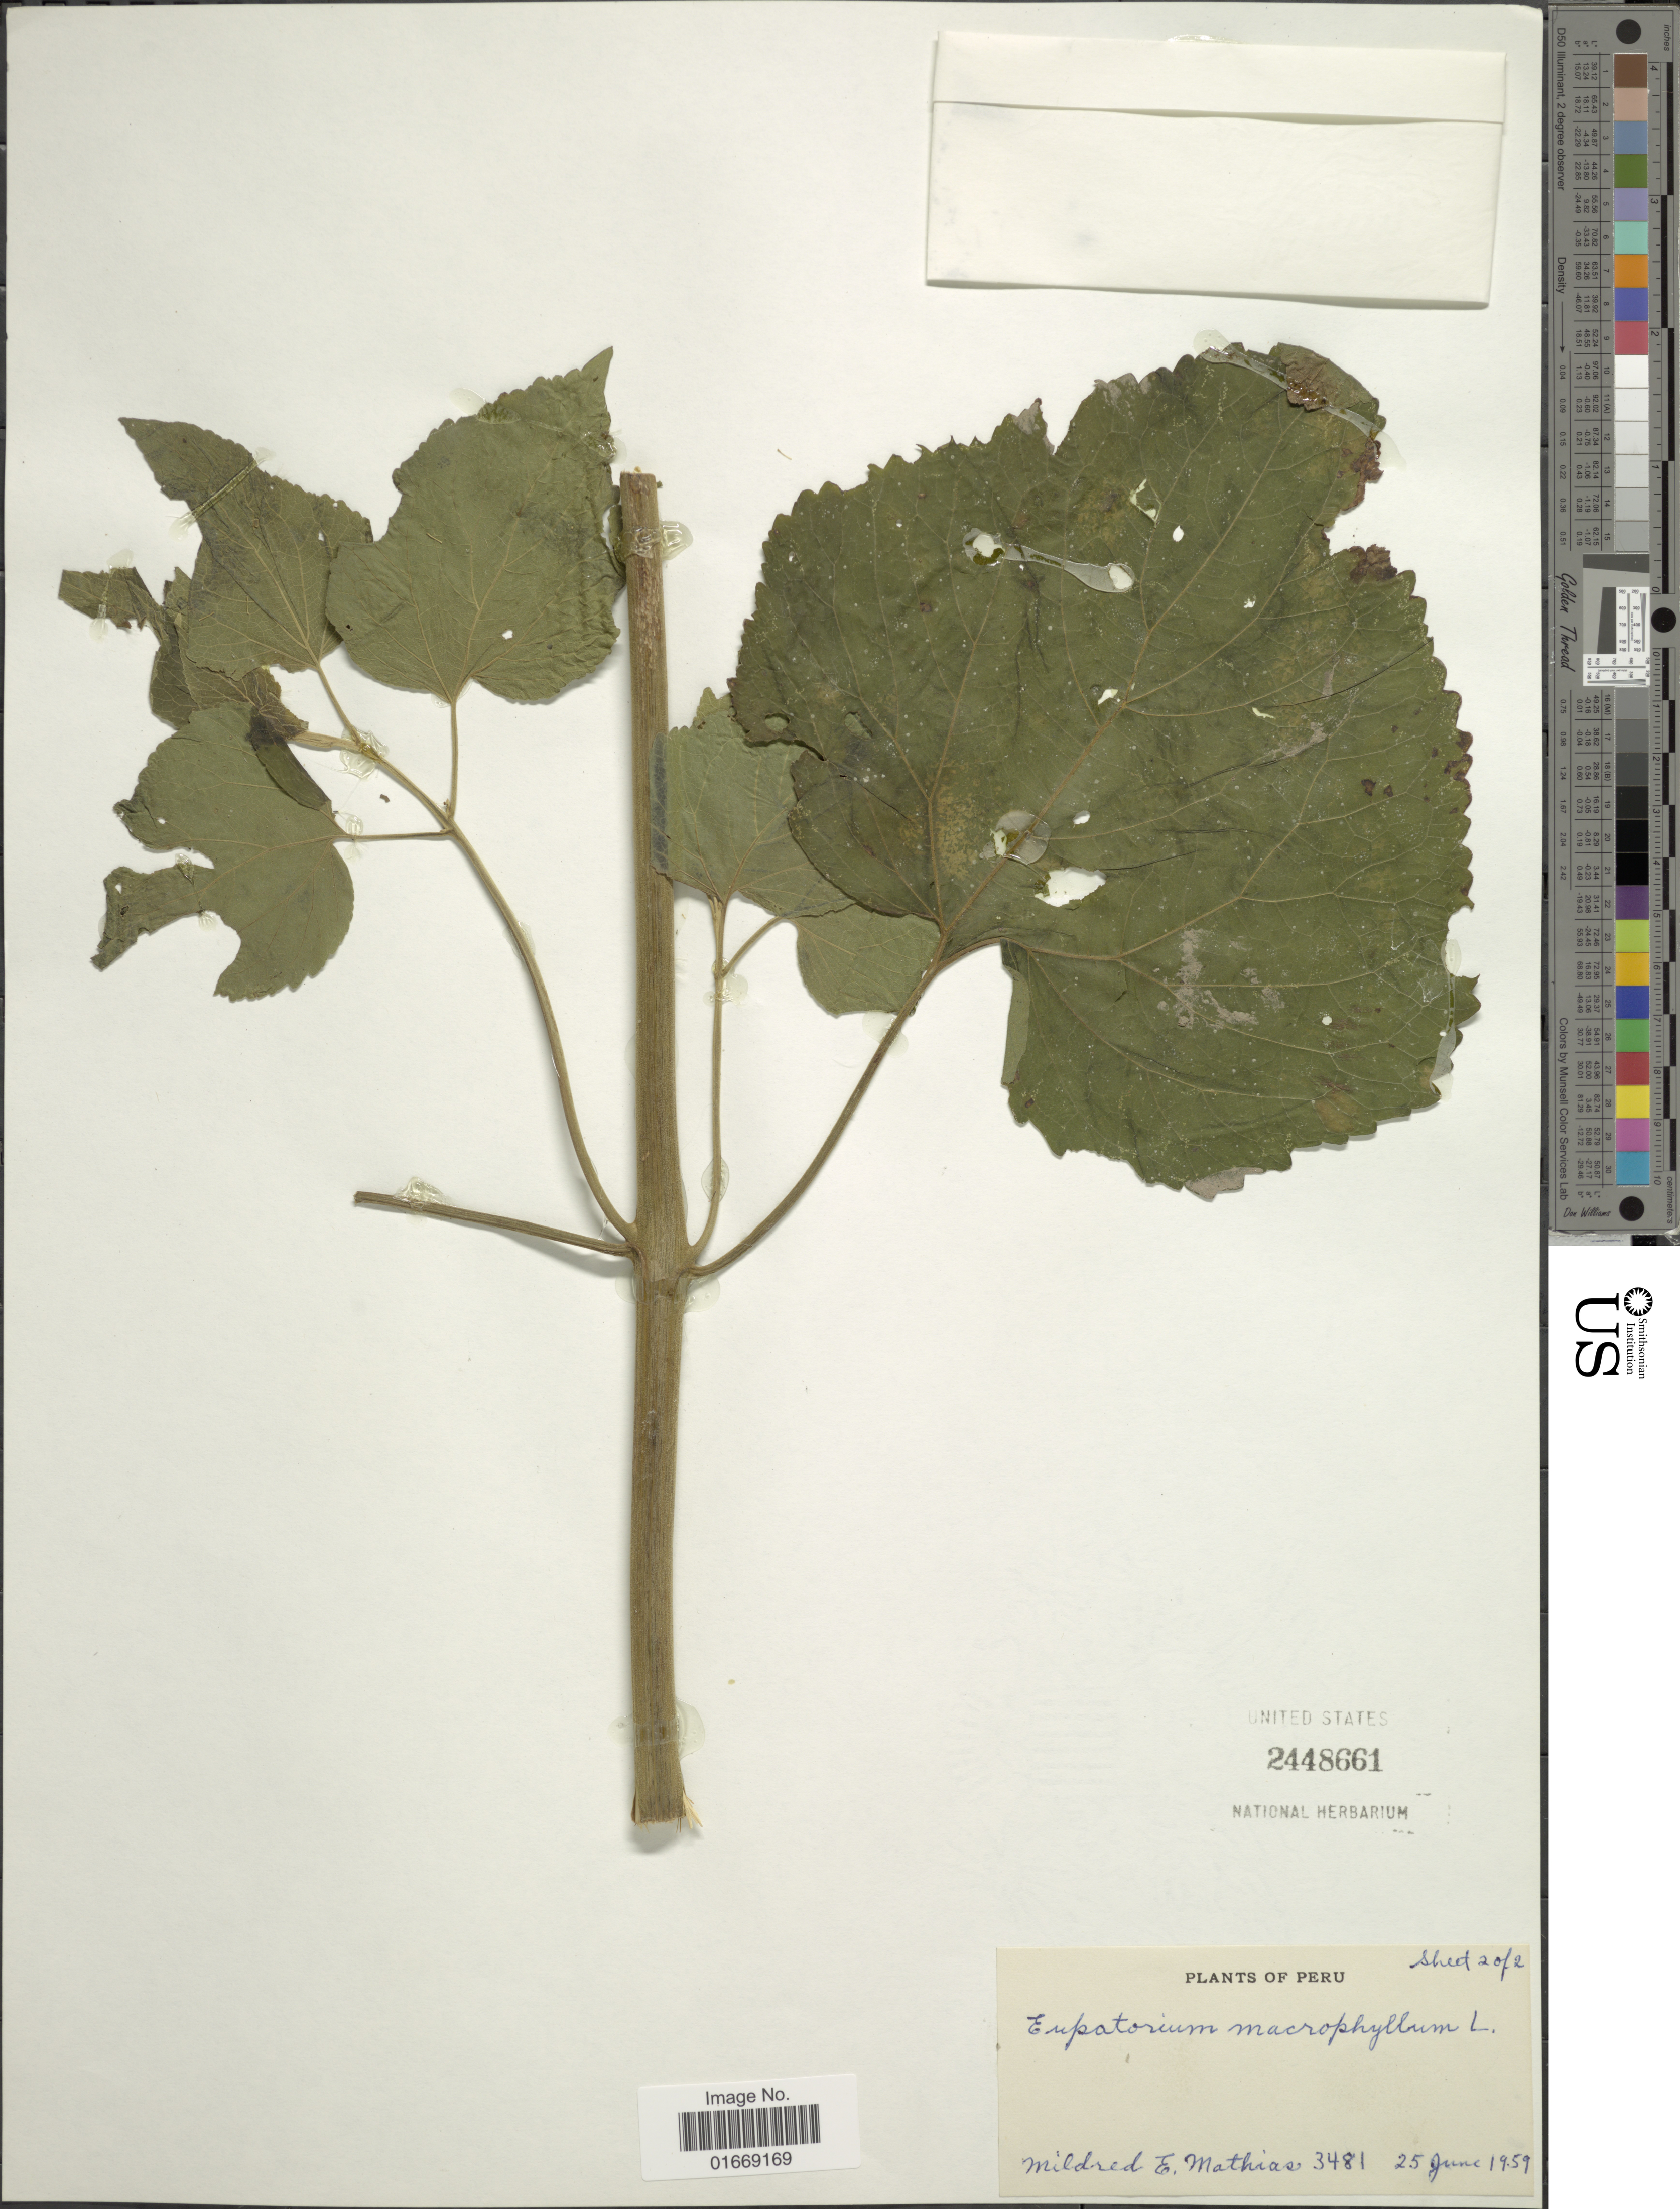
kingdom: Plantae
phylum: Tracheophyta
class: Magnoliopsida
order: Asterales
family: Asteraceae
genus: Hebeclinium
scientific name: Hebeclinium macrophyllum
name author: (L.) DC.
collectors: M. E. Mathias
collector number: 3481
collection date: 1959-06-25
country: Peru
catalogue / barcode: US 2448661